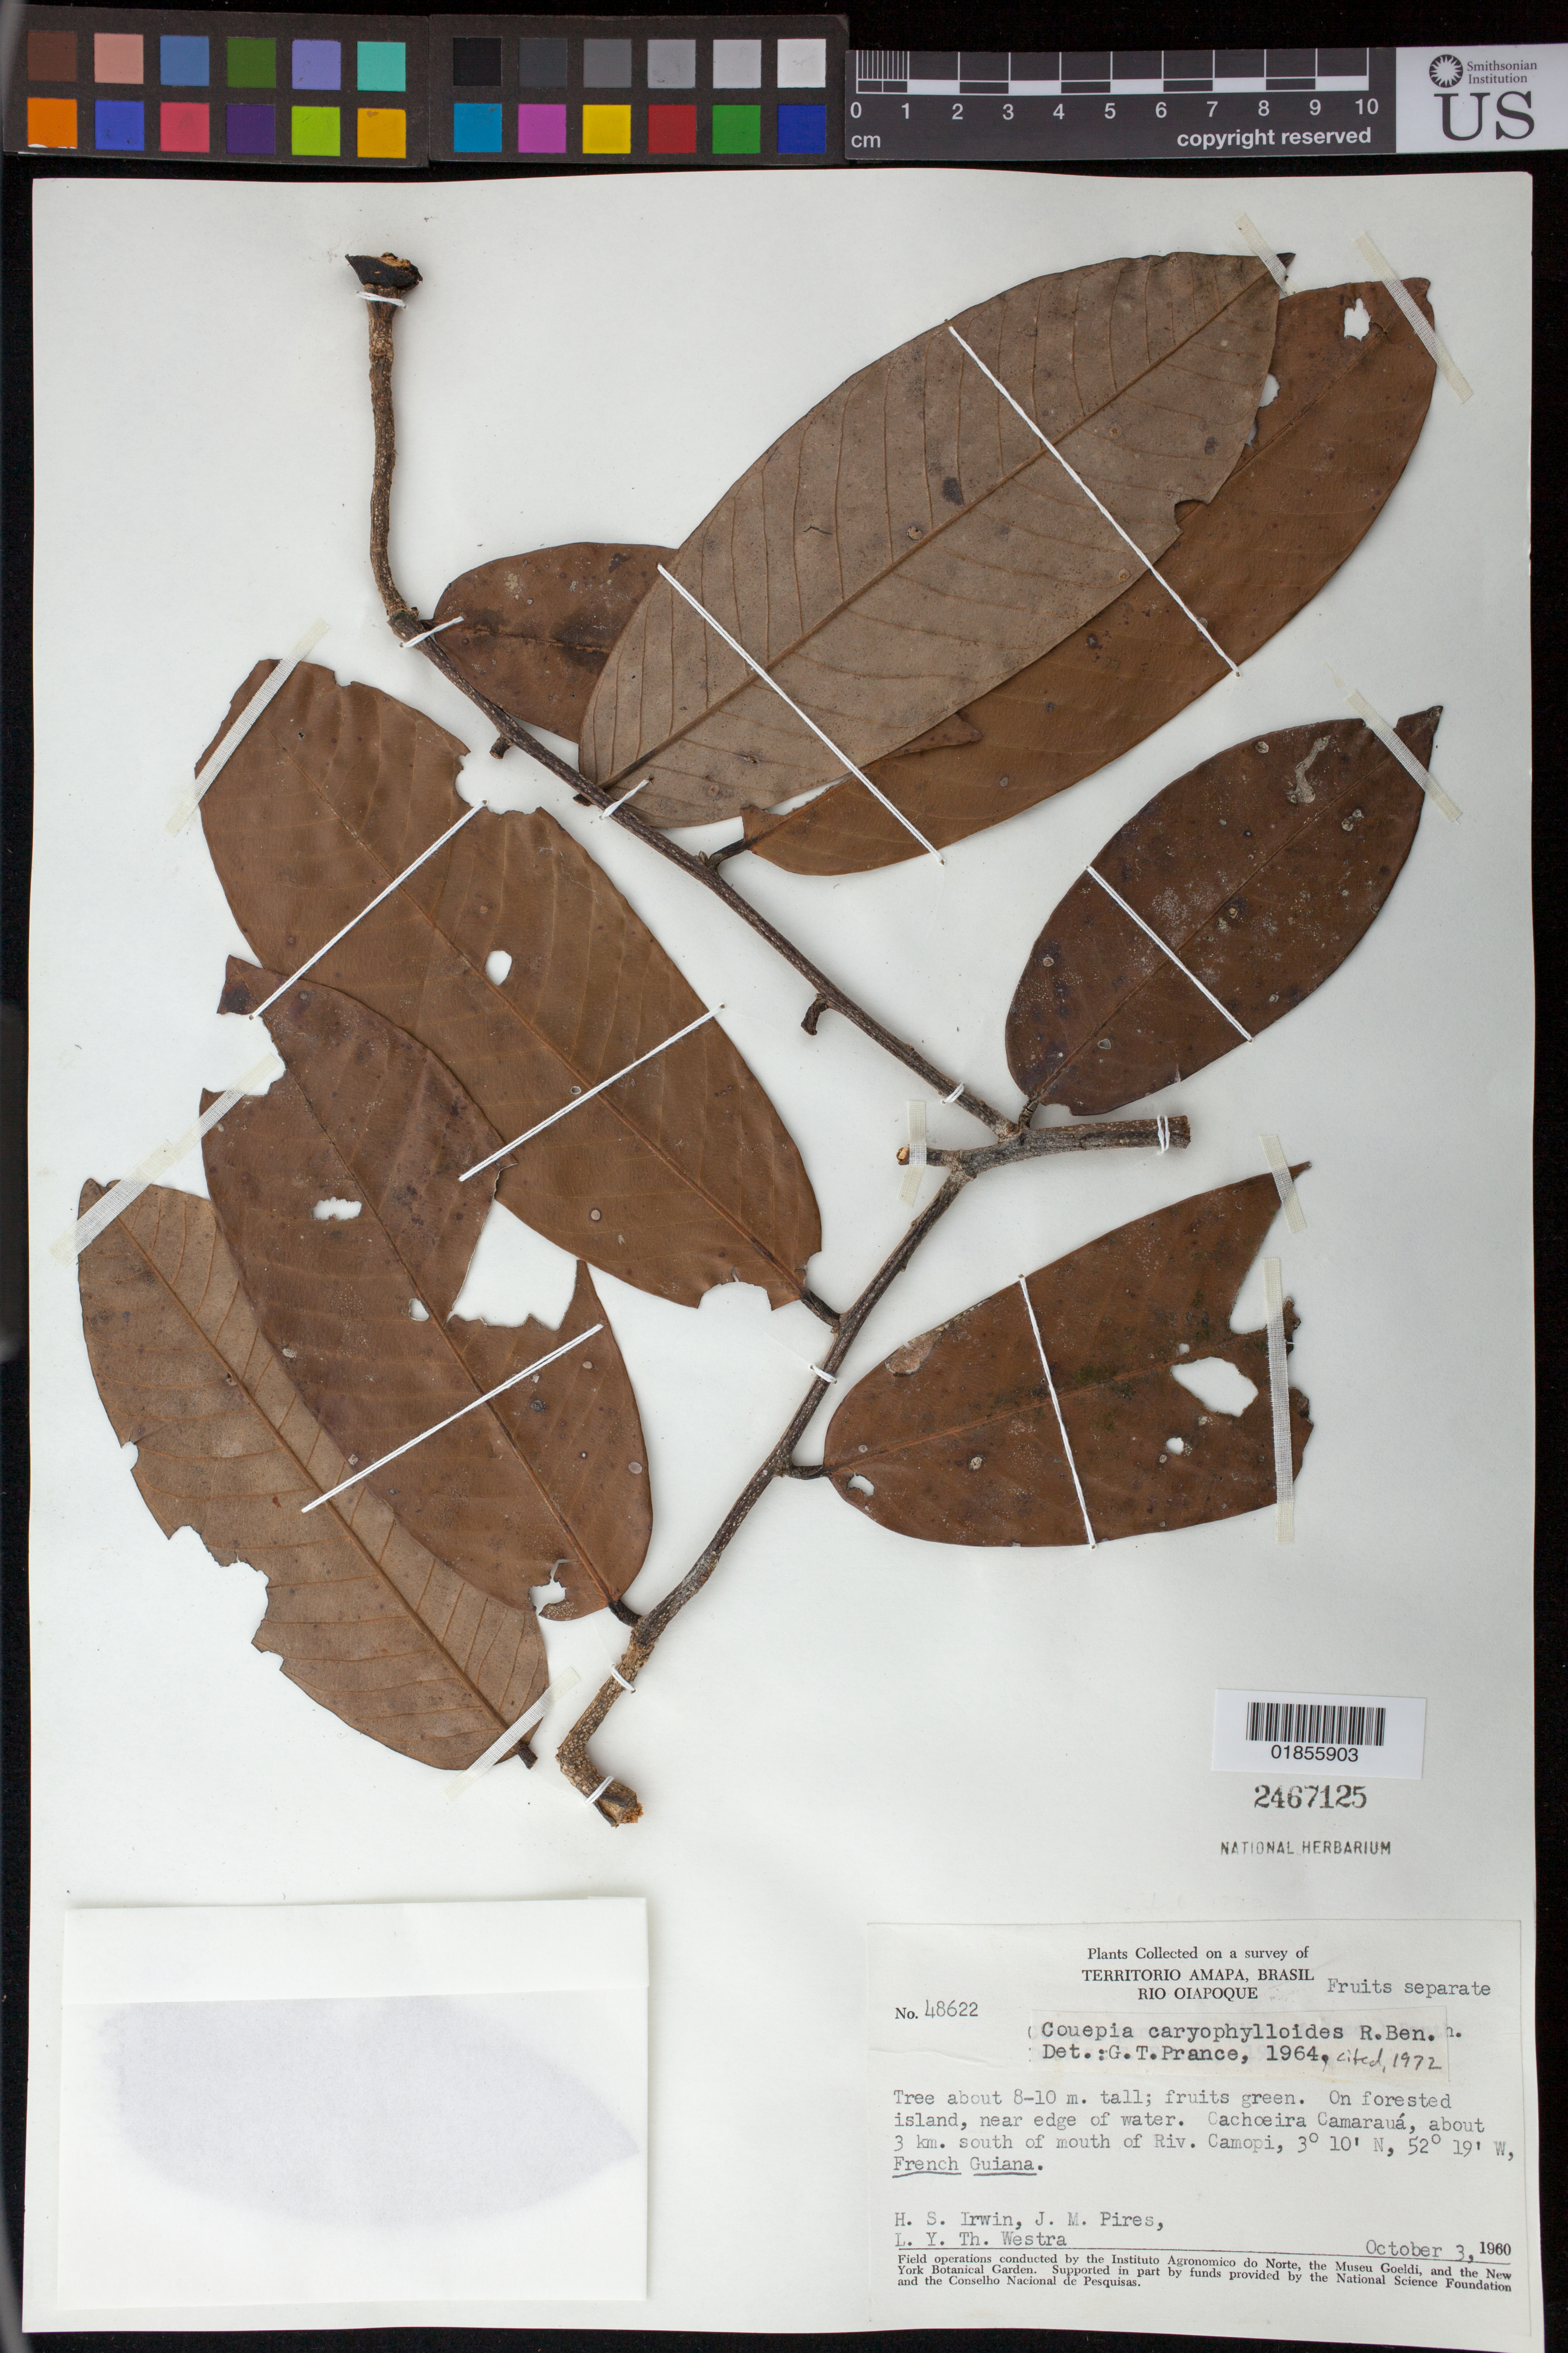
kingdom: Plantae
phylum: Tracheophyta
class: Magnoliopsida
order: Malpighiales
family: Chrysobalanaceae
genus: Couepia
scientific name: Couepia caryophylloides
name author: Benoist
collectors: H. Irwin, J. M. Pires & L. Y. T. Westra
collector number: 48622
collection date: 1960-10-03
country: French Guiana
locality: Rio Oiapoque. On forested island, near edge of water. Cachoeira Camarauá, about 3km south of mouth of Riv. Camopi. French Guiana.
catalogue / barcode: US 2467125